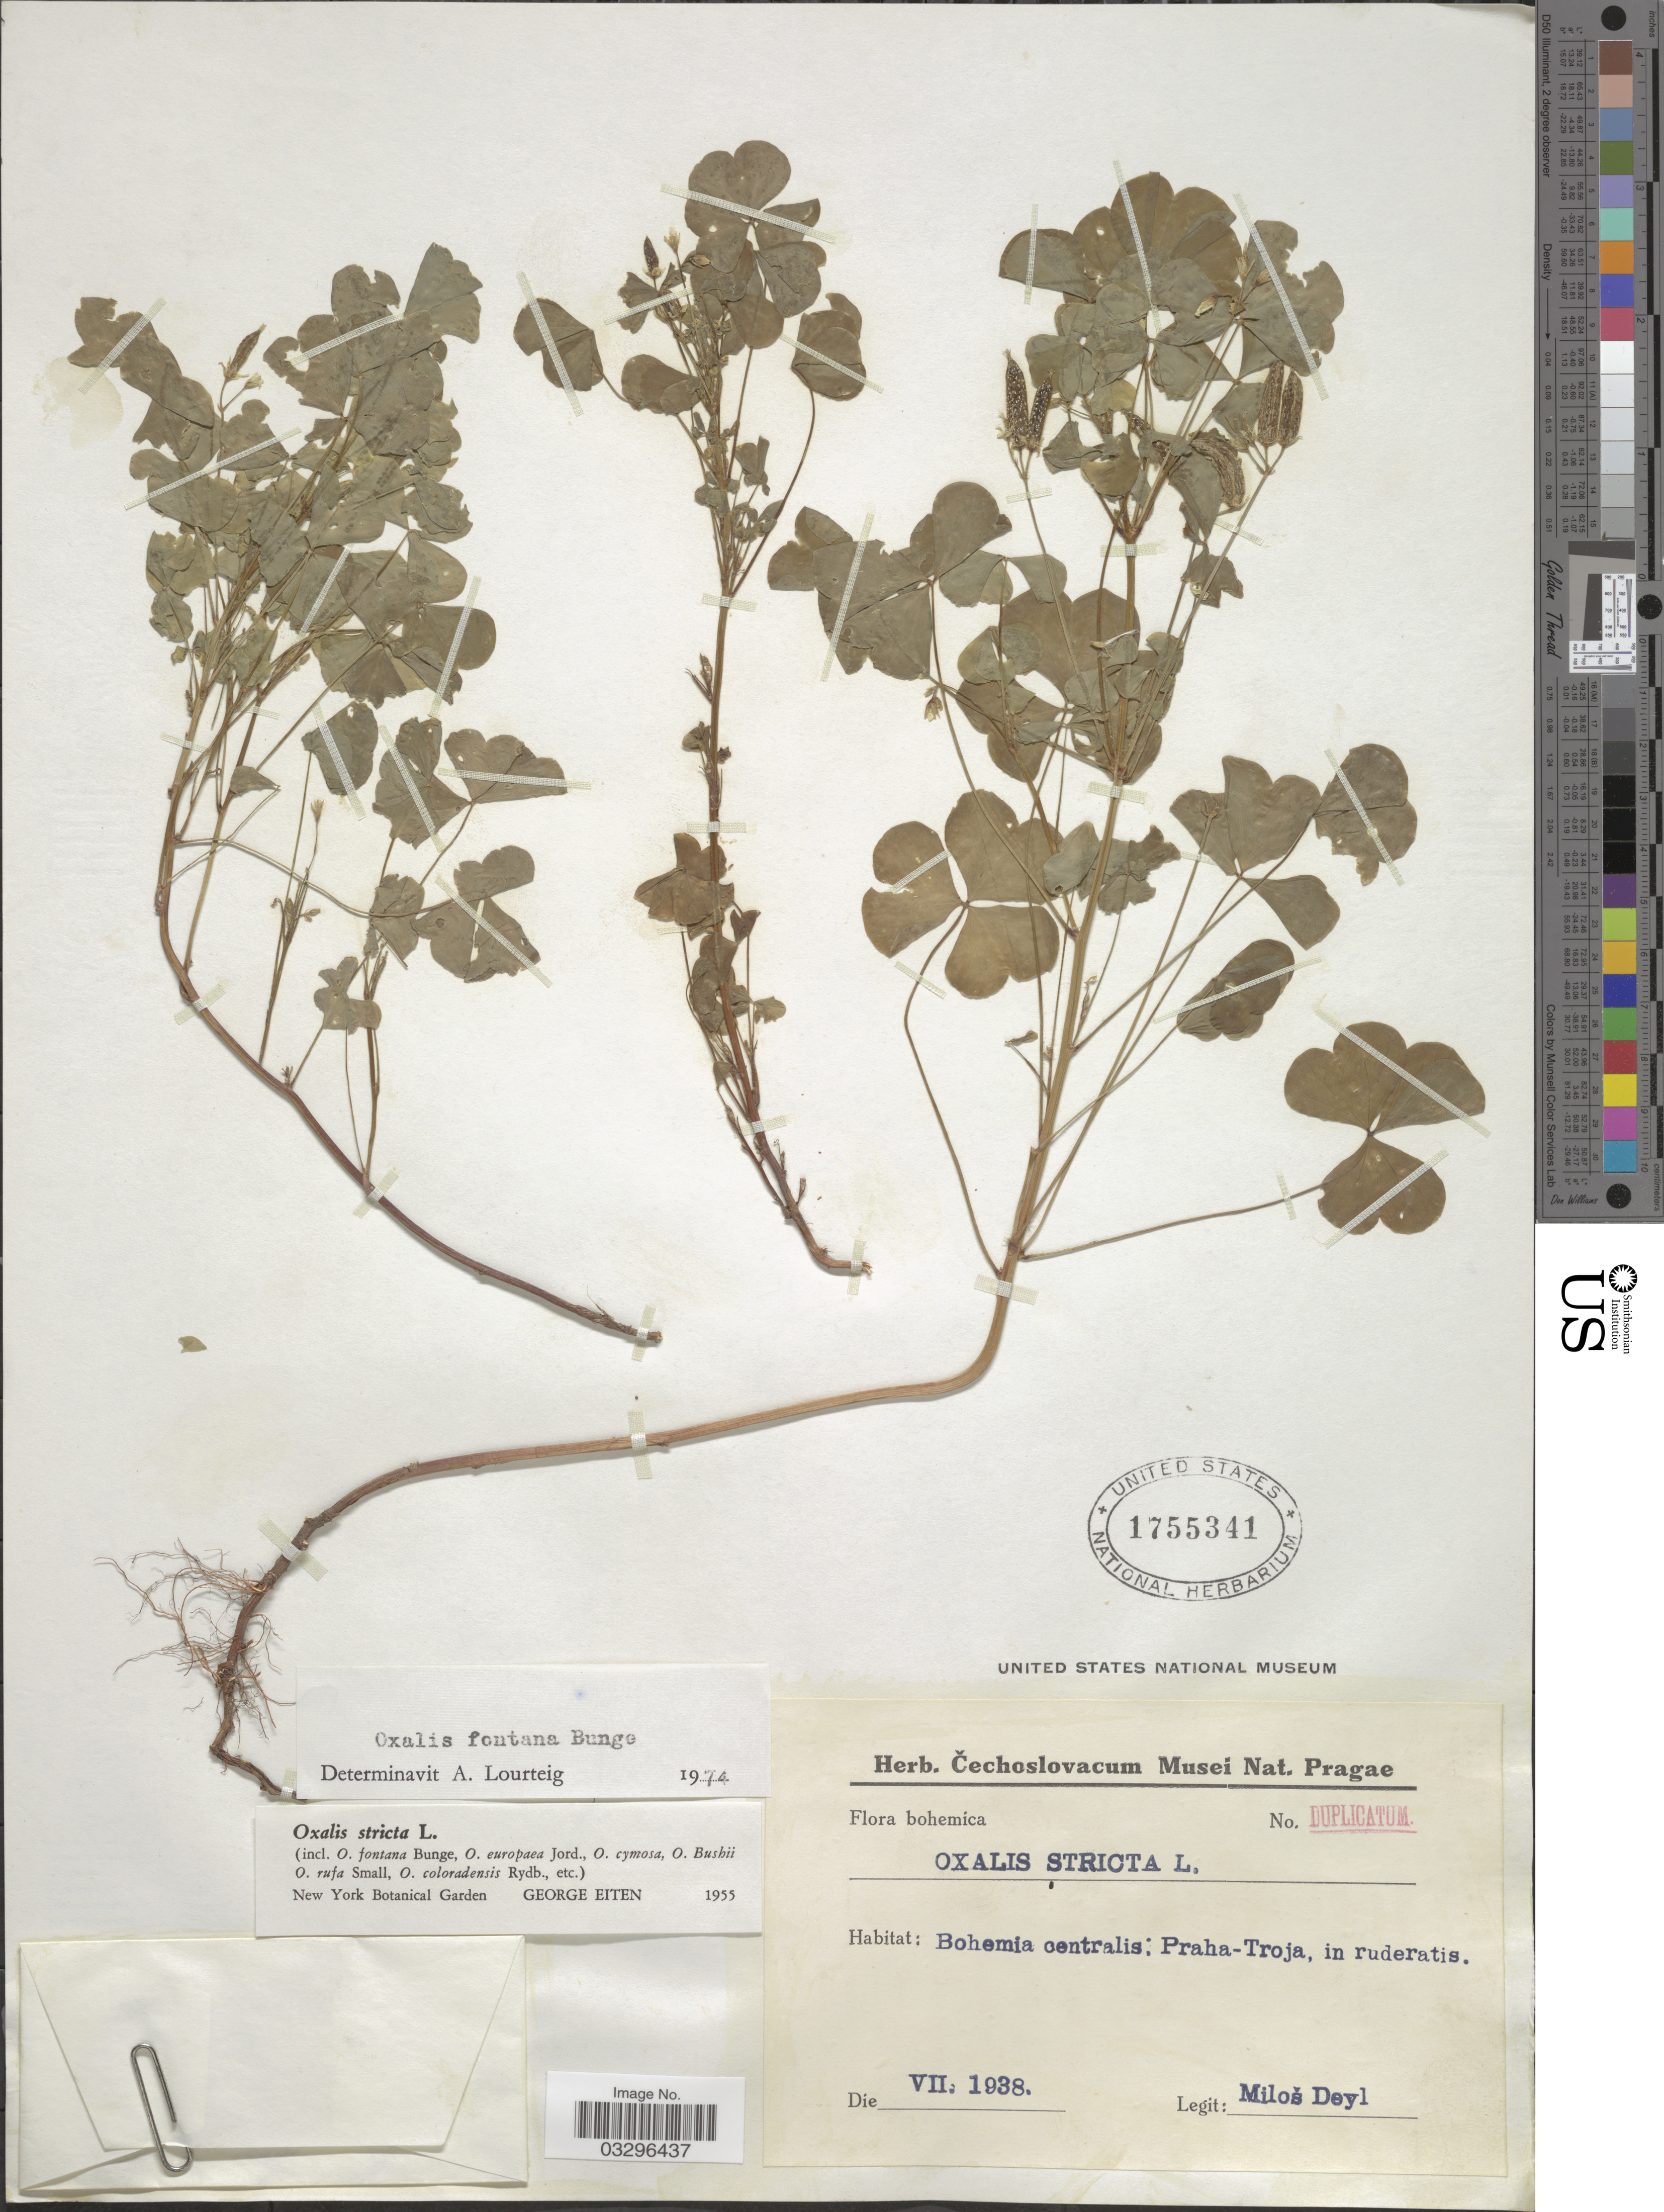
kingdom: Plantae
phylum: Tracheophyta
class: Magnoliopsida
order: Oxalidales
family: Oxalidaceae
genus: Oxalis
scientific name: Oxalis fontana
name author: Bunge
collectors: M. Deyl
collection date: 1938-07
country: Czechia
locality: Bohemia centralis: Praha-Troja.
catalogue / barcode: US 1755341